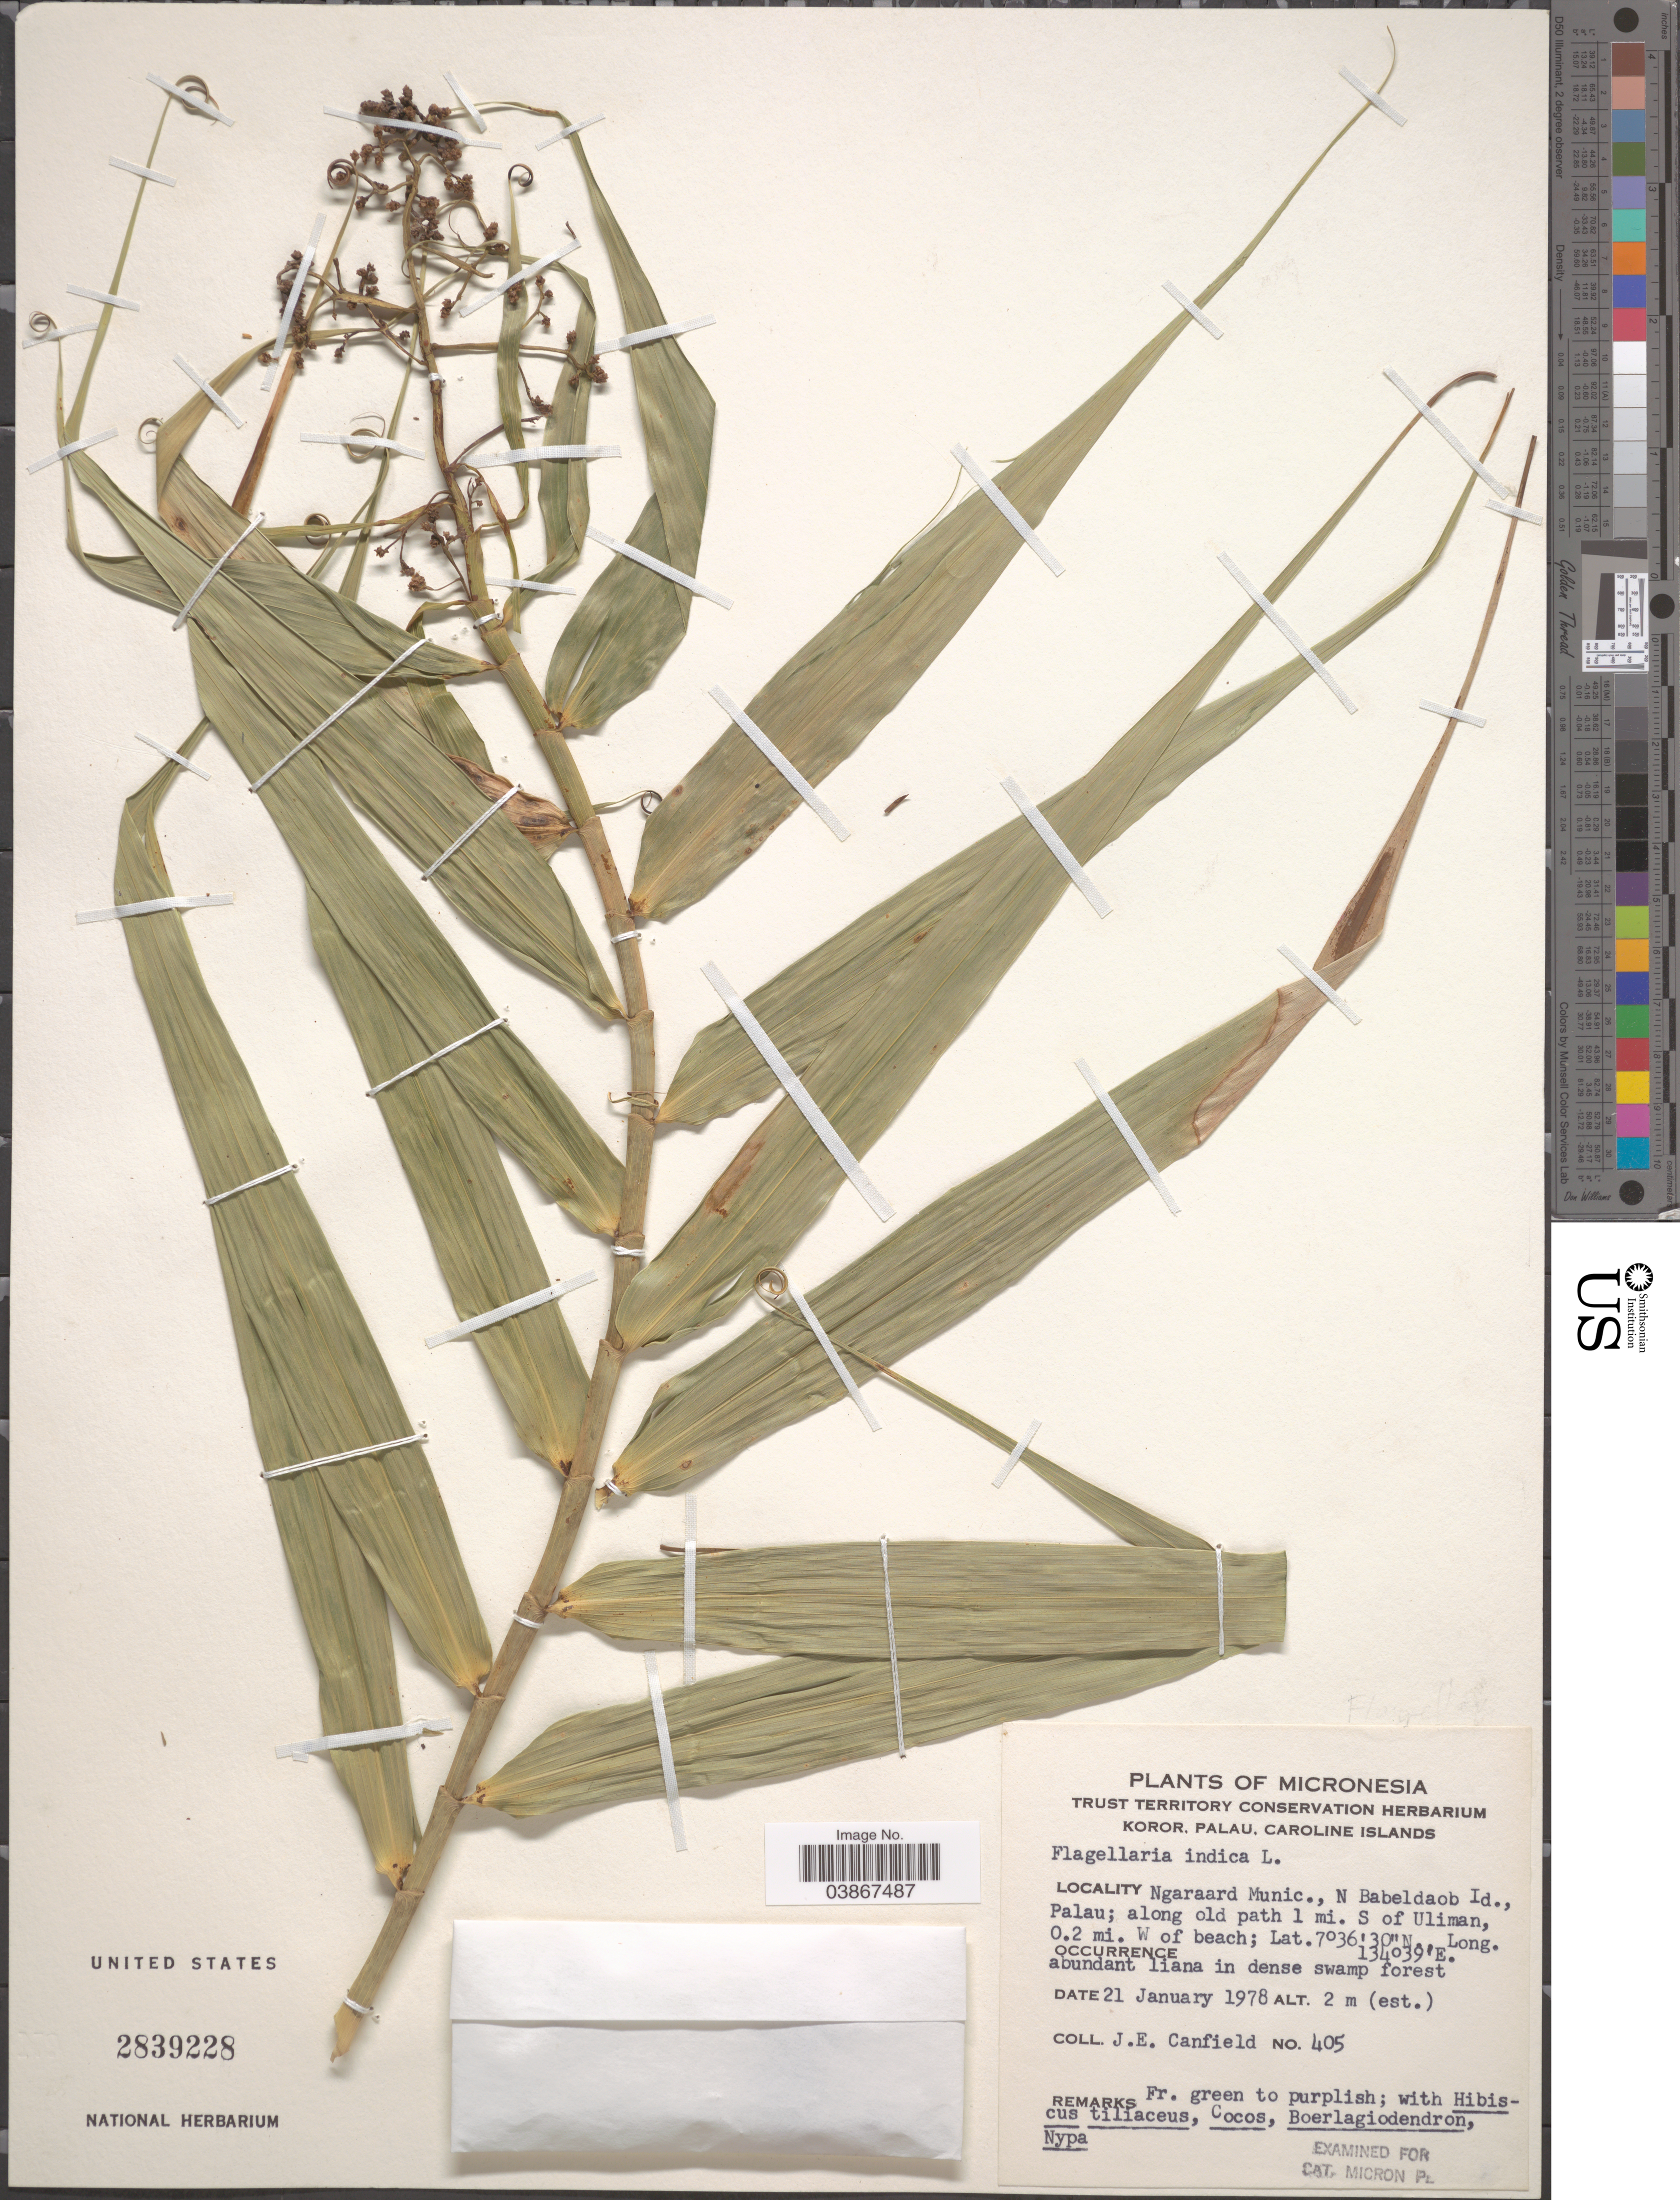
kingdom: Plantae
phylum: Tracheophyta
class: Liliopsida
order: Poales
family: Flagellariaceae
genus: Flagellaria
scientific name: Flagellaria indica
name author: L.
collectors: J. E. Canfield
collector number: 405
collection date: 1978-01-21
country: Palau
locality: Micronesia. Ngaraard Munic., N Babeldaob Id., Palau; along old path 1 mi. S of Uliman, 0.2 mi. W of beach.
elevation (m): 2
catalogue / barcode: US 2839228